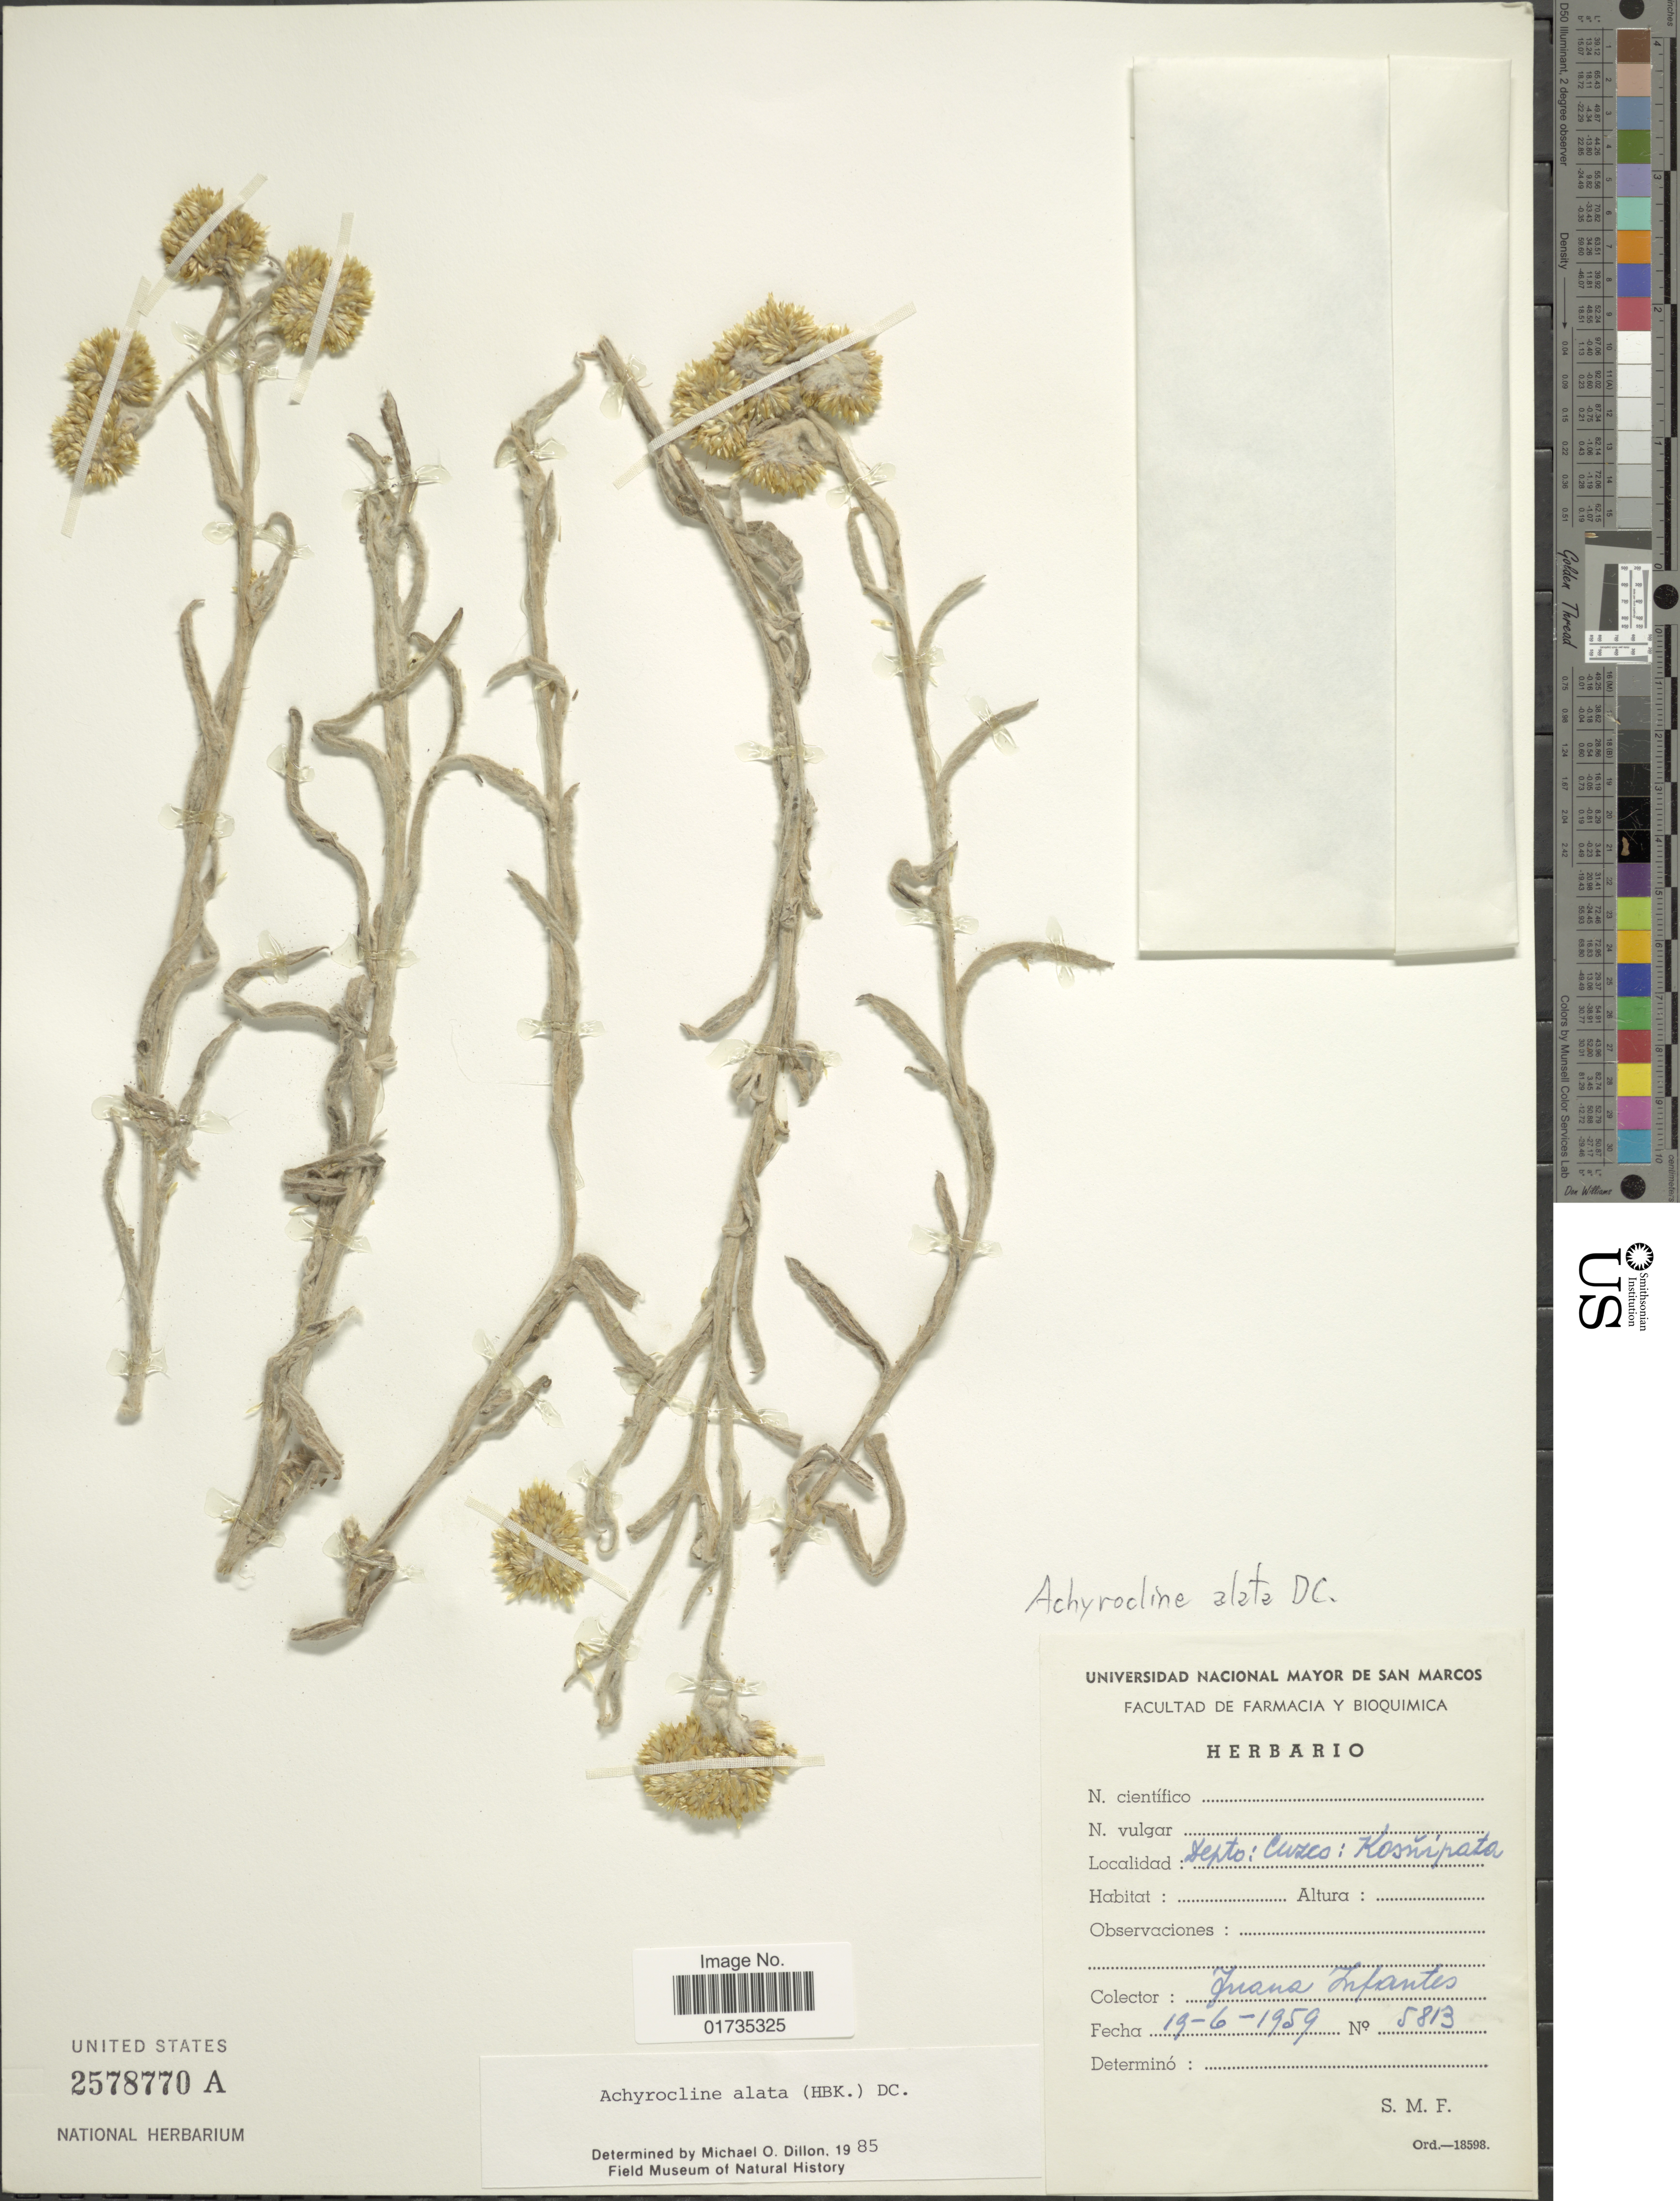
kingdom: Plantae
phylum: Tracheophyta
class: Magnoliopsida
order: Asterales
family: Asteraceae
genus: Achyrocline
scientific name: Achyrocline alata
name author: (Kunth) DC.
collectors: J. Infantes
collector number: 5813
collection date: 1959-06-19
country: Peru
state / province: Cusco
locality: Depto. Cuzco: Kosnipata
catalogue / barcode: US 2578770A